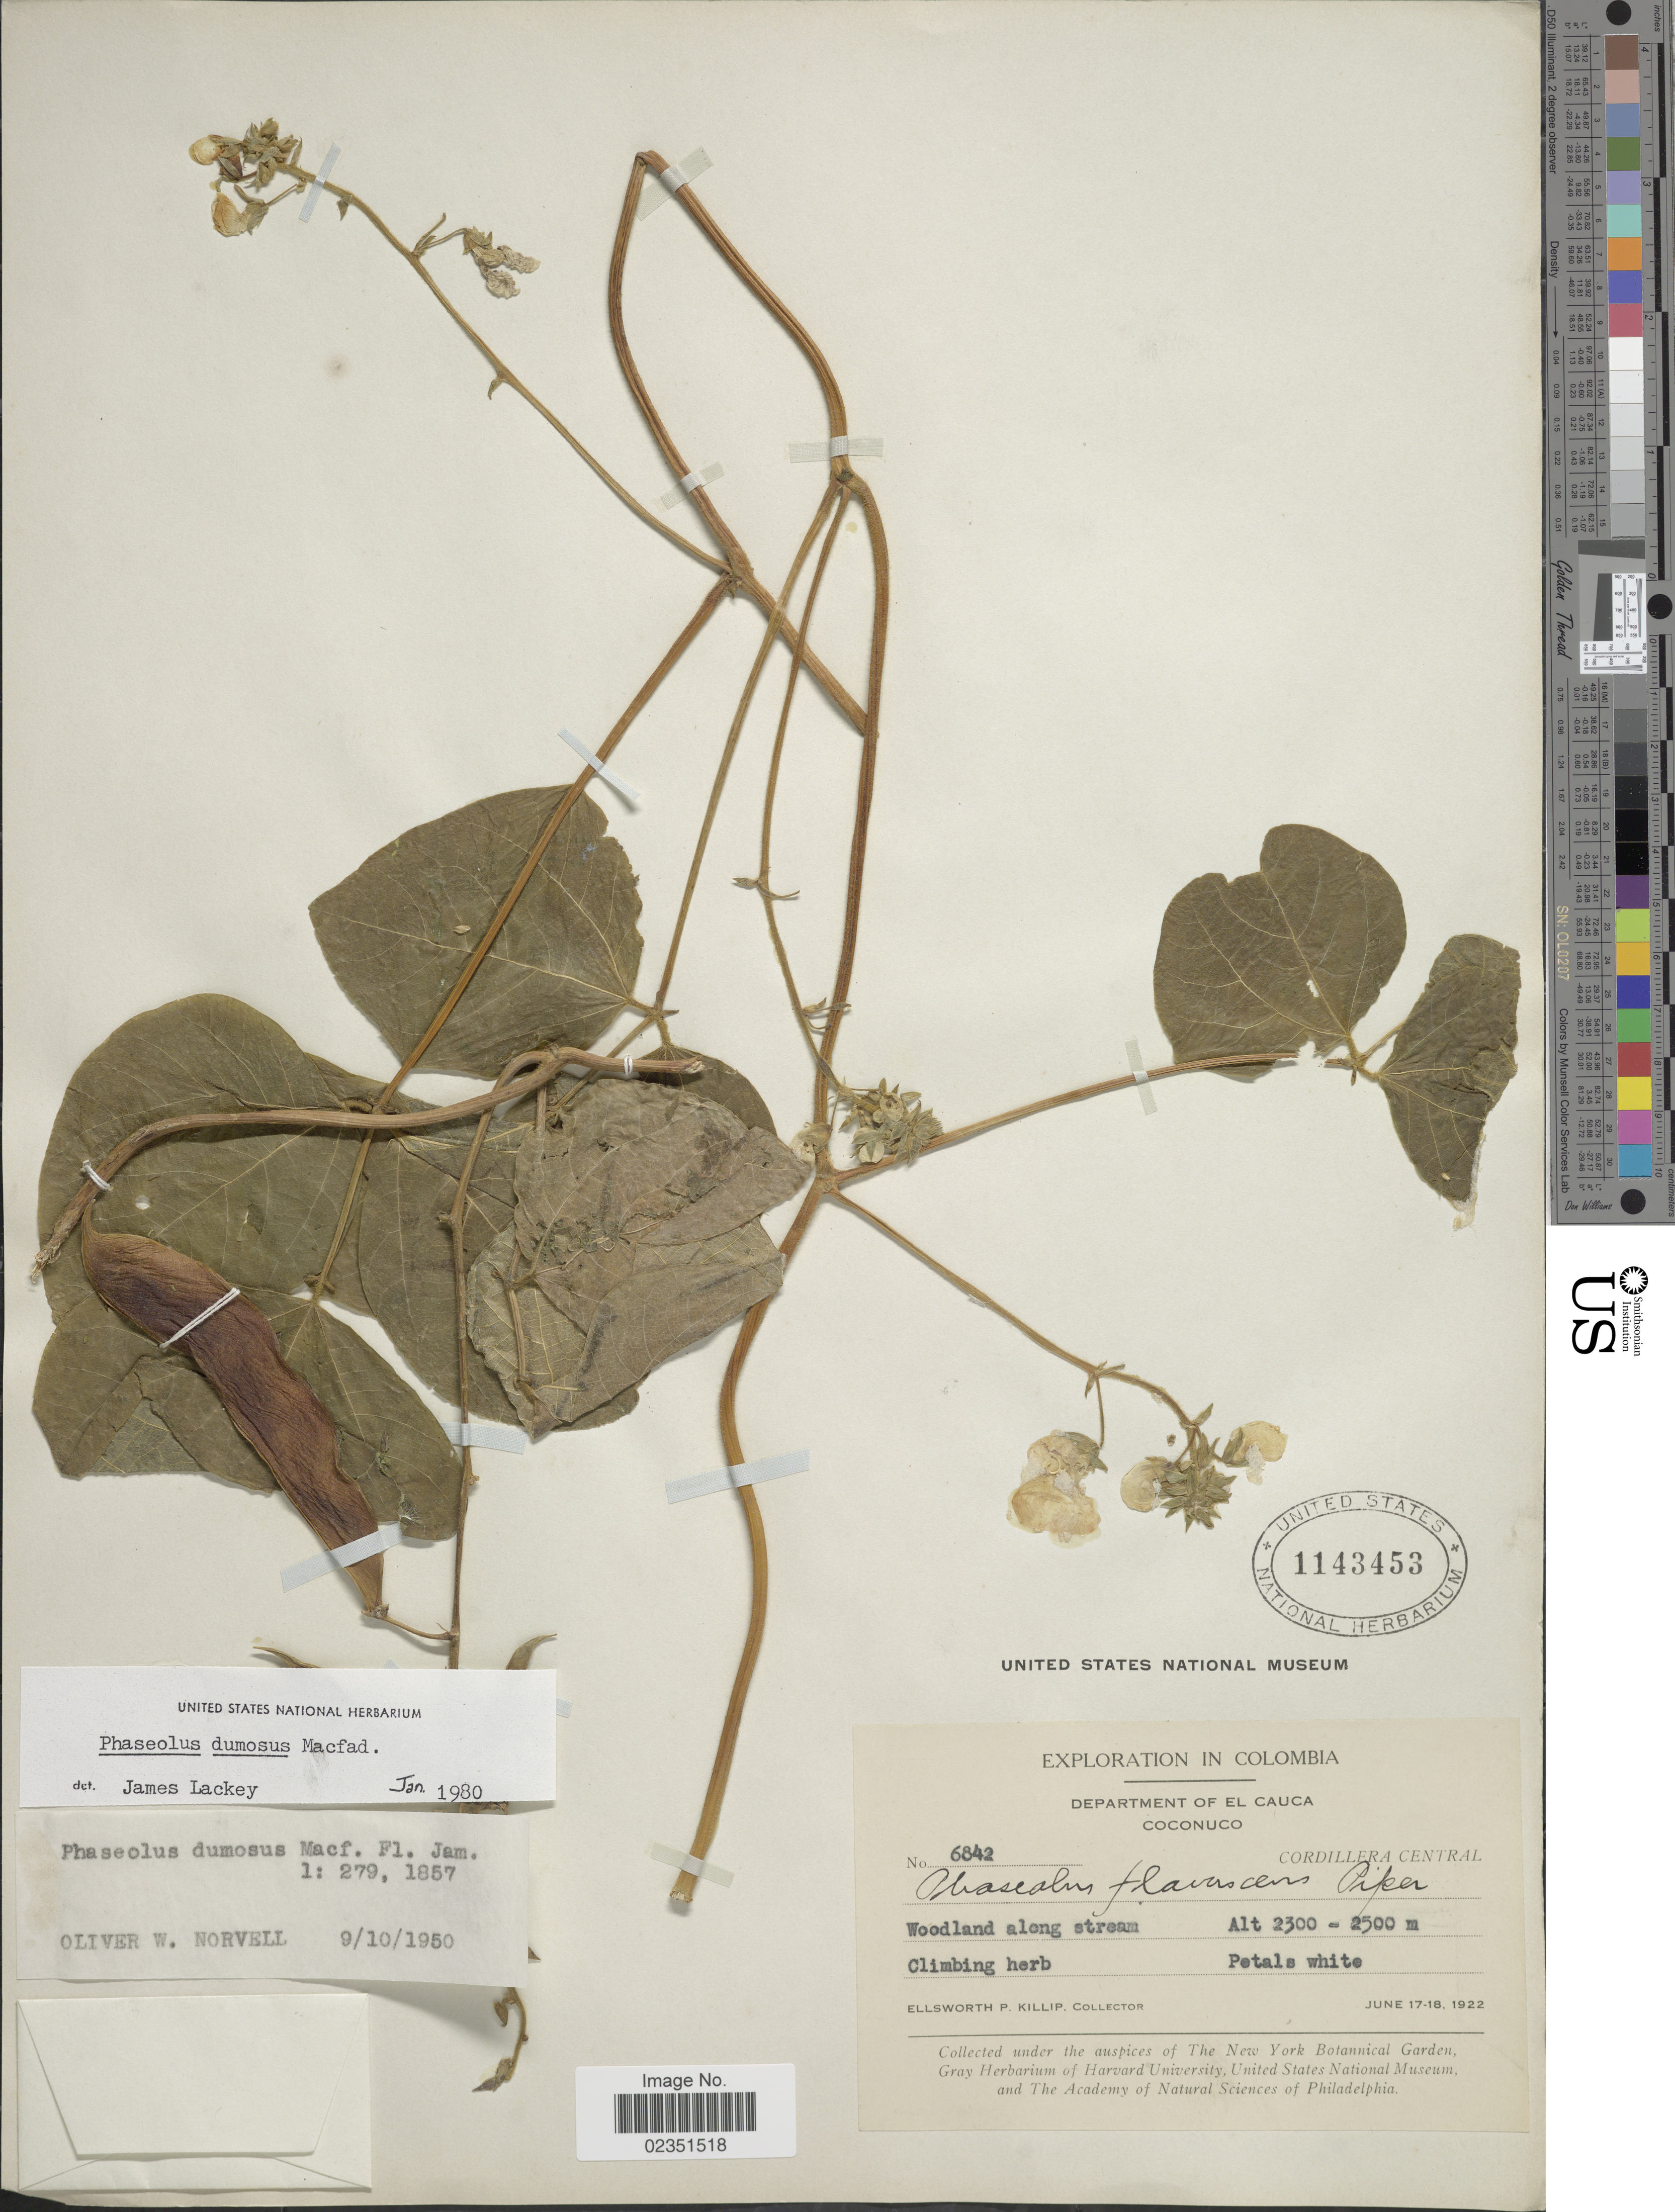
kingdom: Plantae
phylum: Tracheophyta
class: Magnoliopsida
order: Fabales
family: Fabaceae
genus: Phaseolus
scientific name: Phaseolus dumosus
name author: Macfad.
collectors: E. P. Killip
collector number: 6842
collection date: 1922-06-17/1922-06-18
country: Colombia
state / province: Cauca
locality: Department of El Cauca. Coconuco. Cordillera Central.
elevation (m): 2300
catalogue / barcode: US 1143453